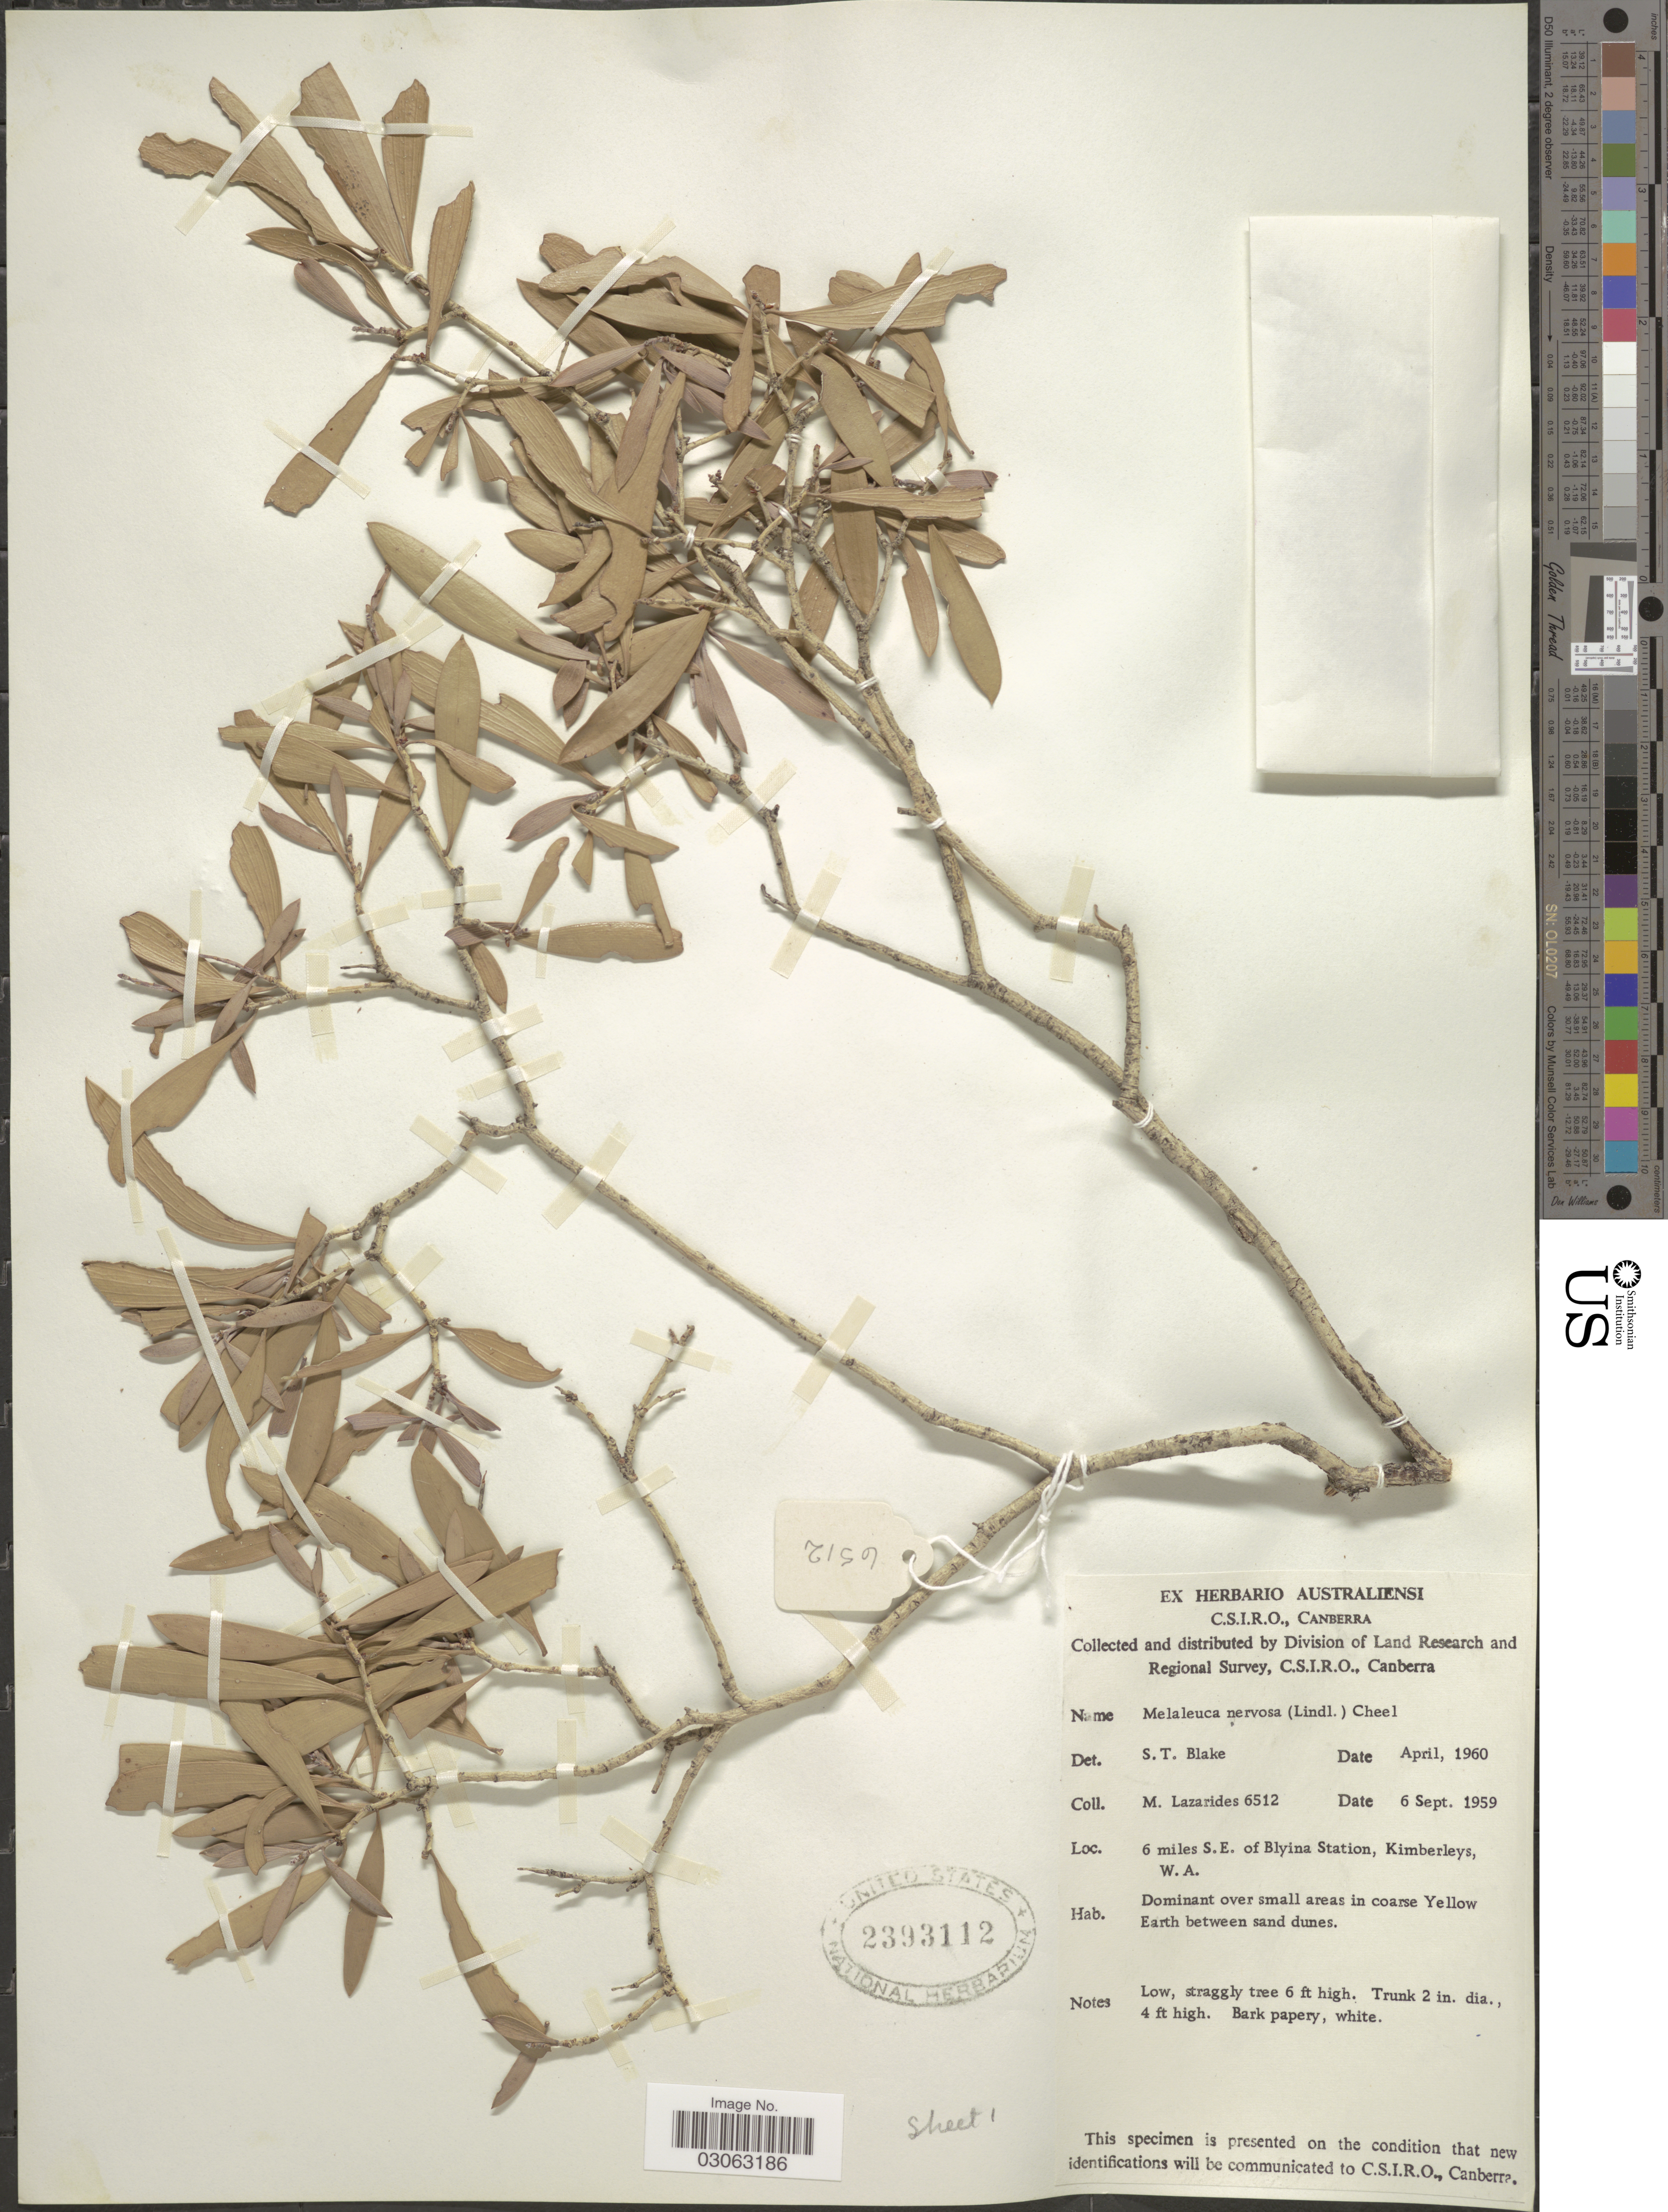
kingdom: Plantae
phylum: Tracheophyta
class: Magnoliopsida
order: Myrtales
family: Myrtaceae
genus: Melaleuca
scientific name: Melaleuca nervosa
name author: (Lindl.) Cheel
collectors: M. Lazarides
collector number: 6512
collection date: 1959-09-06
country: Australia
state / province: Western Australia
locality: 6 miles S.W. of Blyina Station, Kimberleys, W.A.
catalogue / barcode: US 2393112